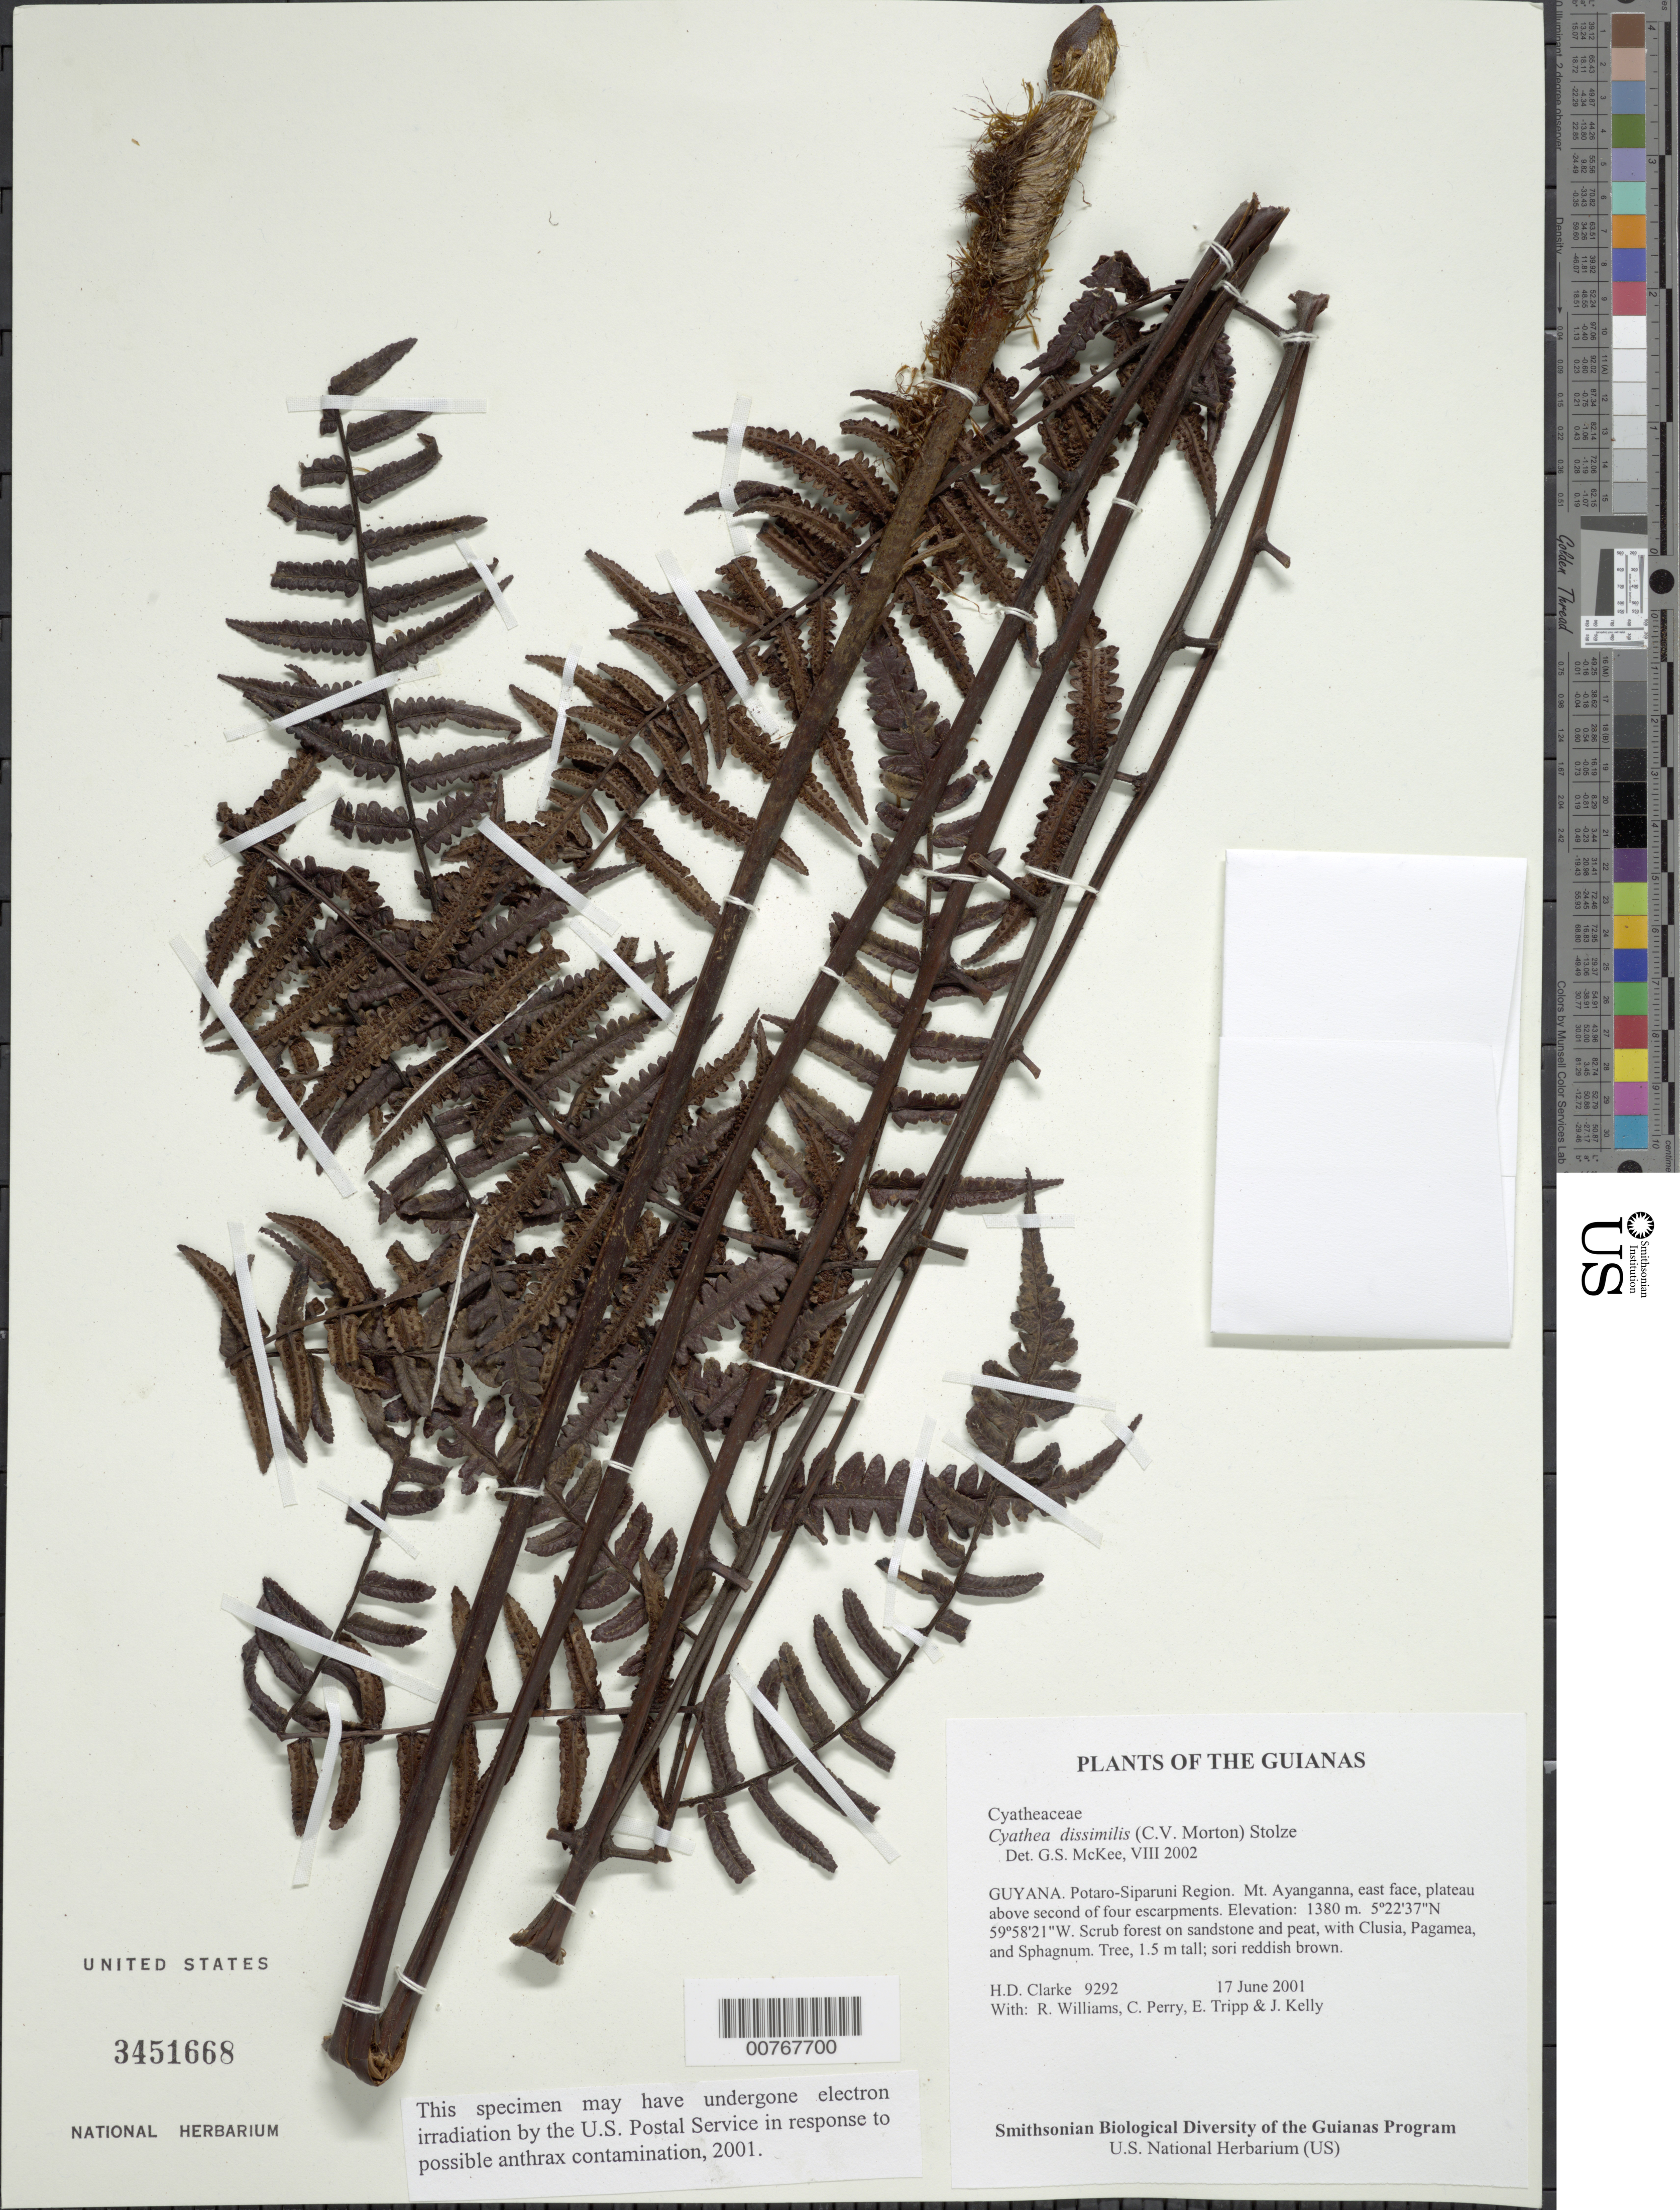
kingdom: Plantae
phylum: Tracheophyta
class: Polypodiopsida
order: Cyatheales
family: Cyatheaceae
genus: Cyathea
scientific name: Cyathea dissimilis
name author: (C.V. Morton) Stolze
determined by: McKee, G. S., (US), NMNH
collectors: H. D. Clarke, R. Williams, C. Perry, E. Tripp & J. Kelly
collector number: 9292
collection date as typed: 17 June 2001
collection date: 2001-06-17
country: Guyana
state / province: Potaro-Siparuni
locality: Mt. Ayanganna, east face, plateau above second of four escarpments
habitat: Scrub forest on sandstone and peat, with Clusia, Pagamea, and Sphagnum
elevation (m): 1380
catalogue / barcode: US 3451668